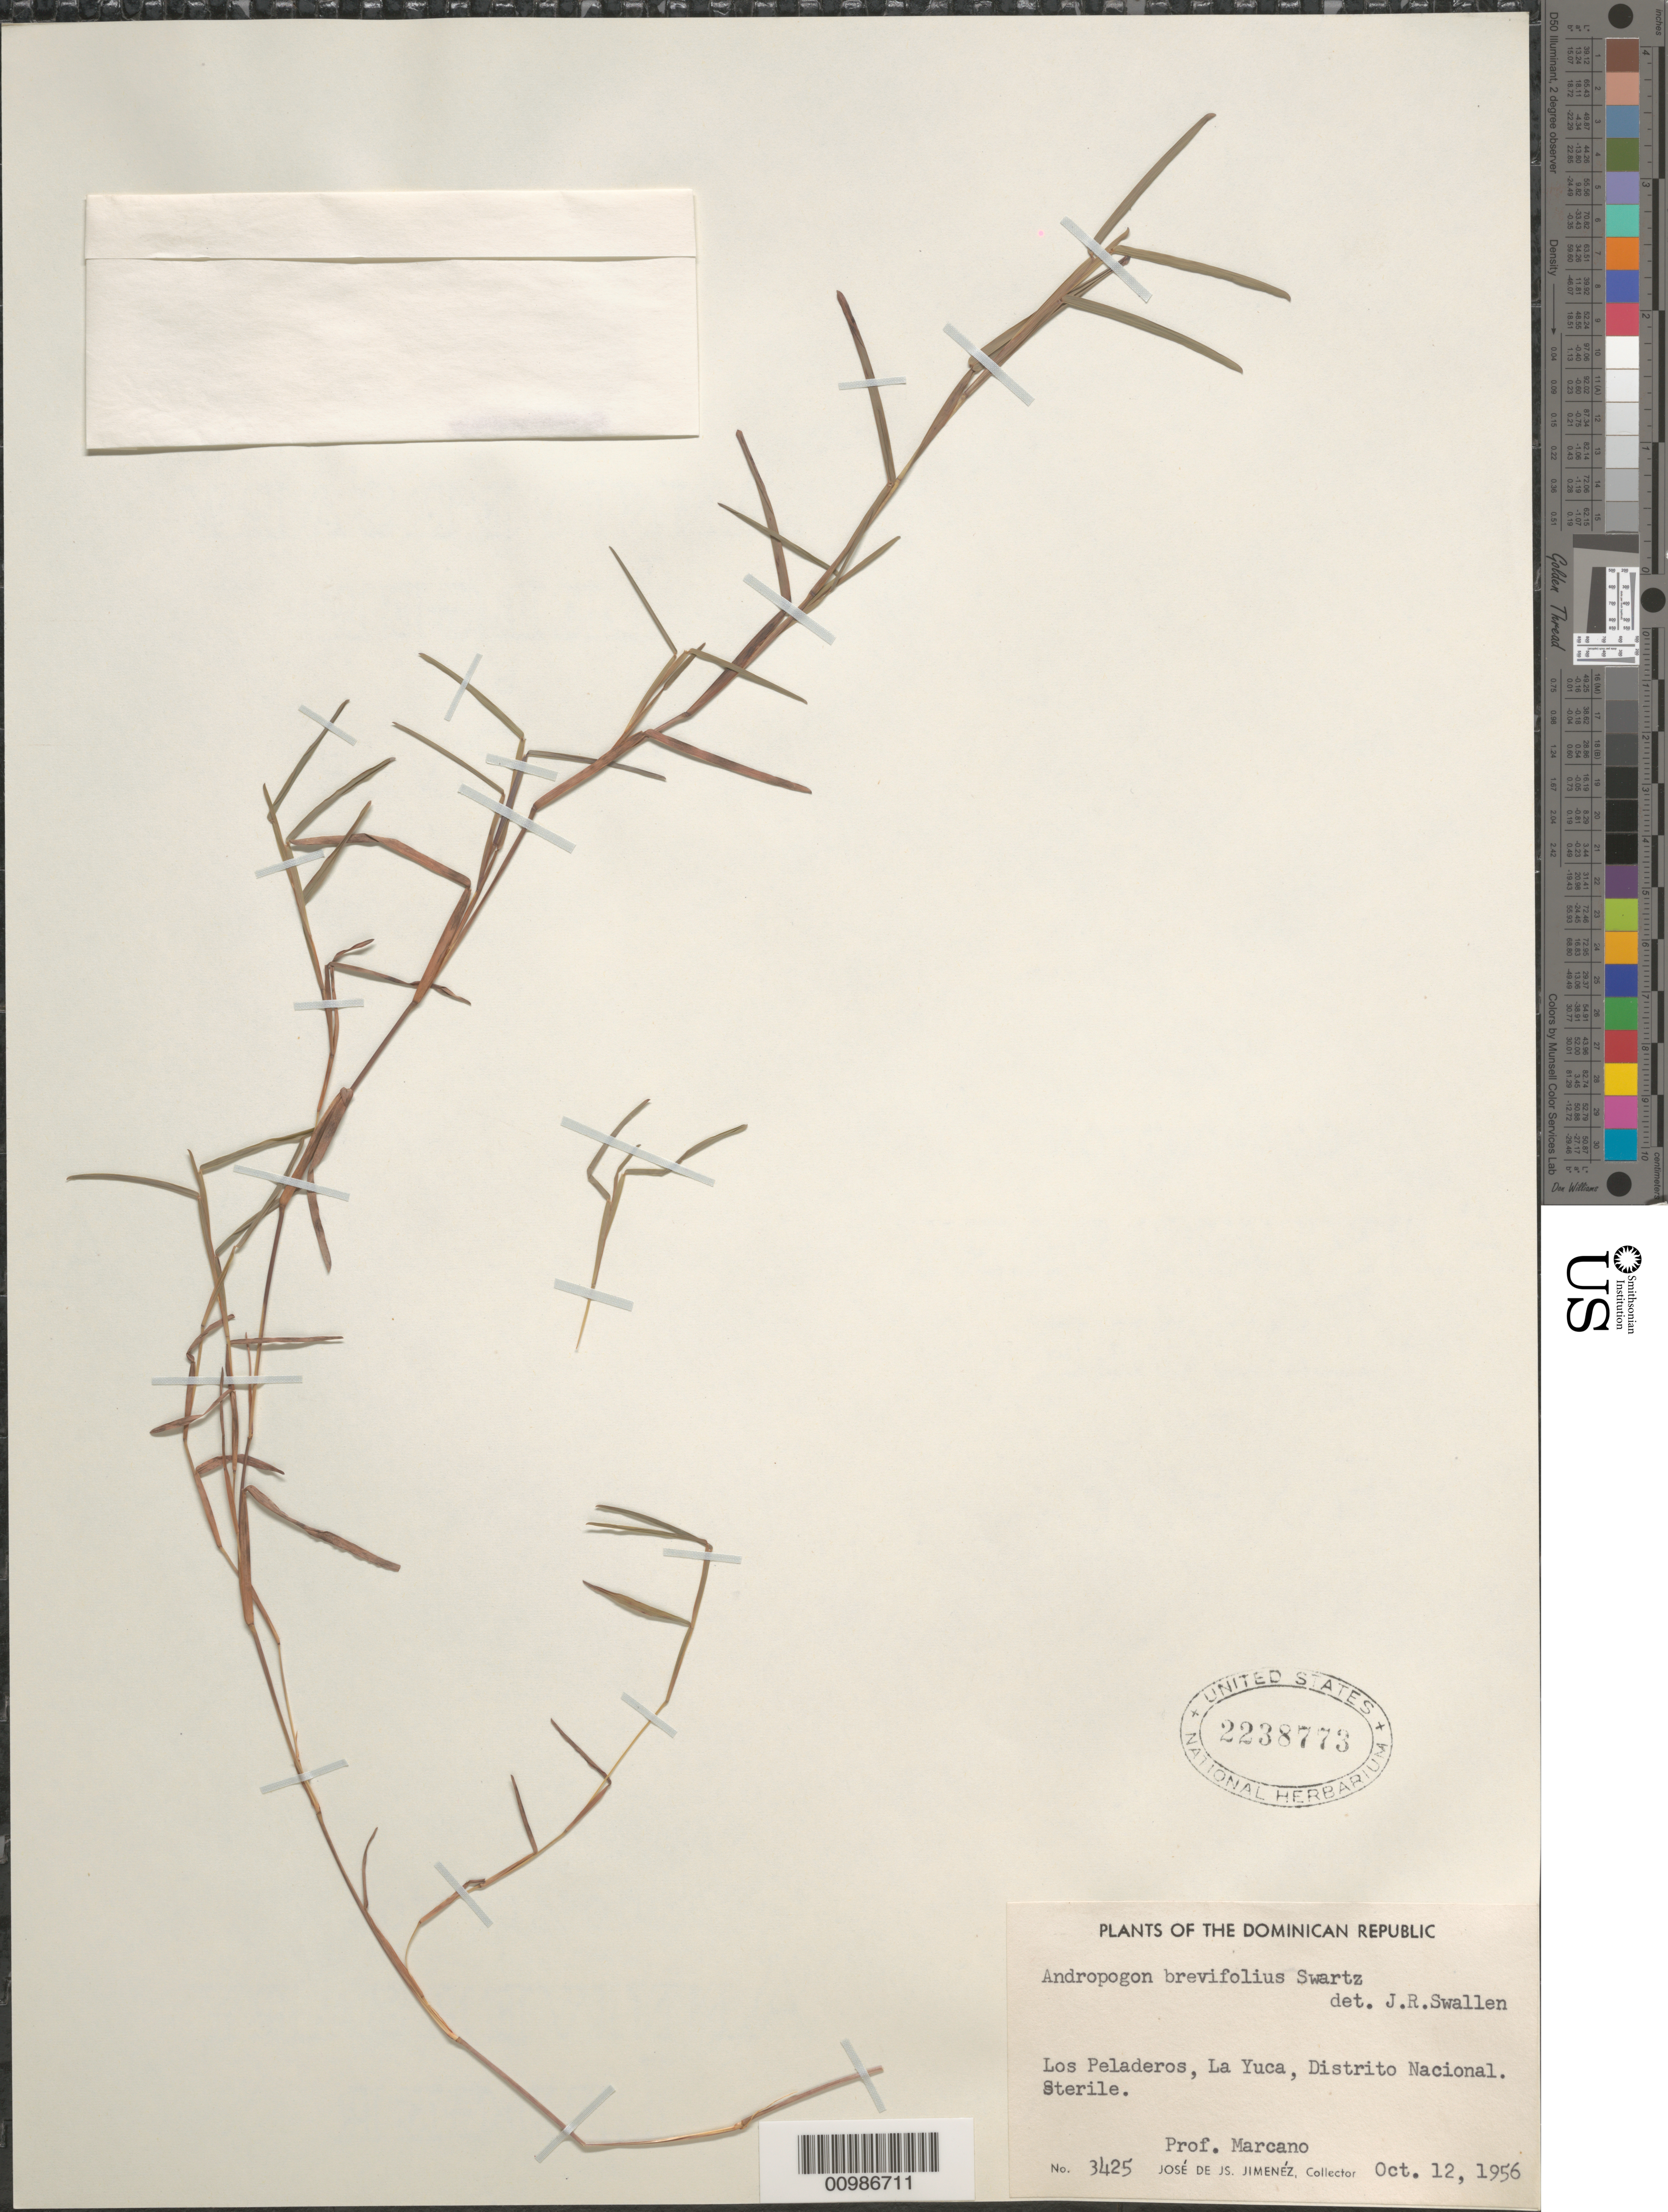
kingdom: Plantae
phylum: Tracheophyta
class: Liliopsida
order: Poales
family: Poaceae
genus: Andropogon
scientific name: Andropogon brevifolius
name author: Sw.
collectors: J. J. Jiménez Almonte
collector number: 3425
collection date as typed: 12 Oct 1956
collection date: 1956-10-12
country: Dominican Republic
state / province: Distrito Nacional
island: Hispaniola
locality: Los Peladeros, La Yuca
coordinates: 0 N, 0 E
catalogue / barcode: US 2238773